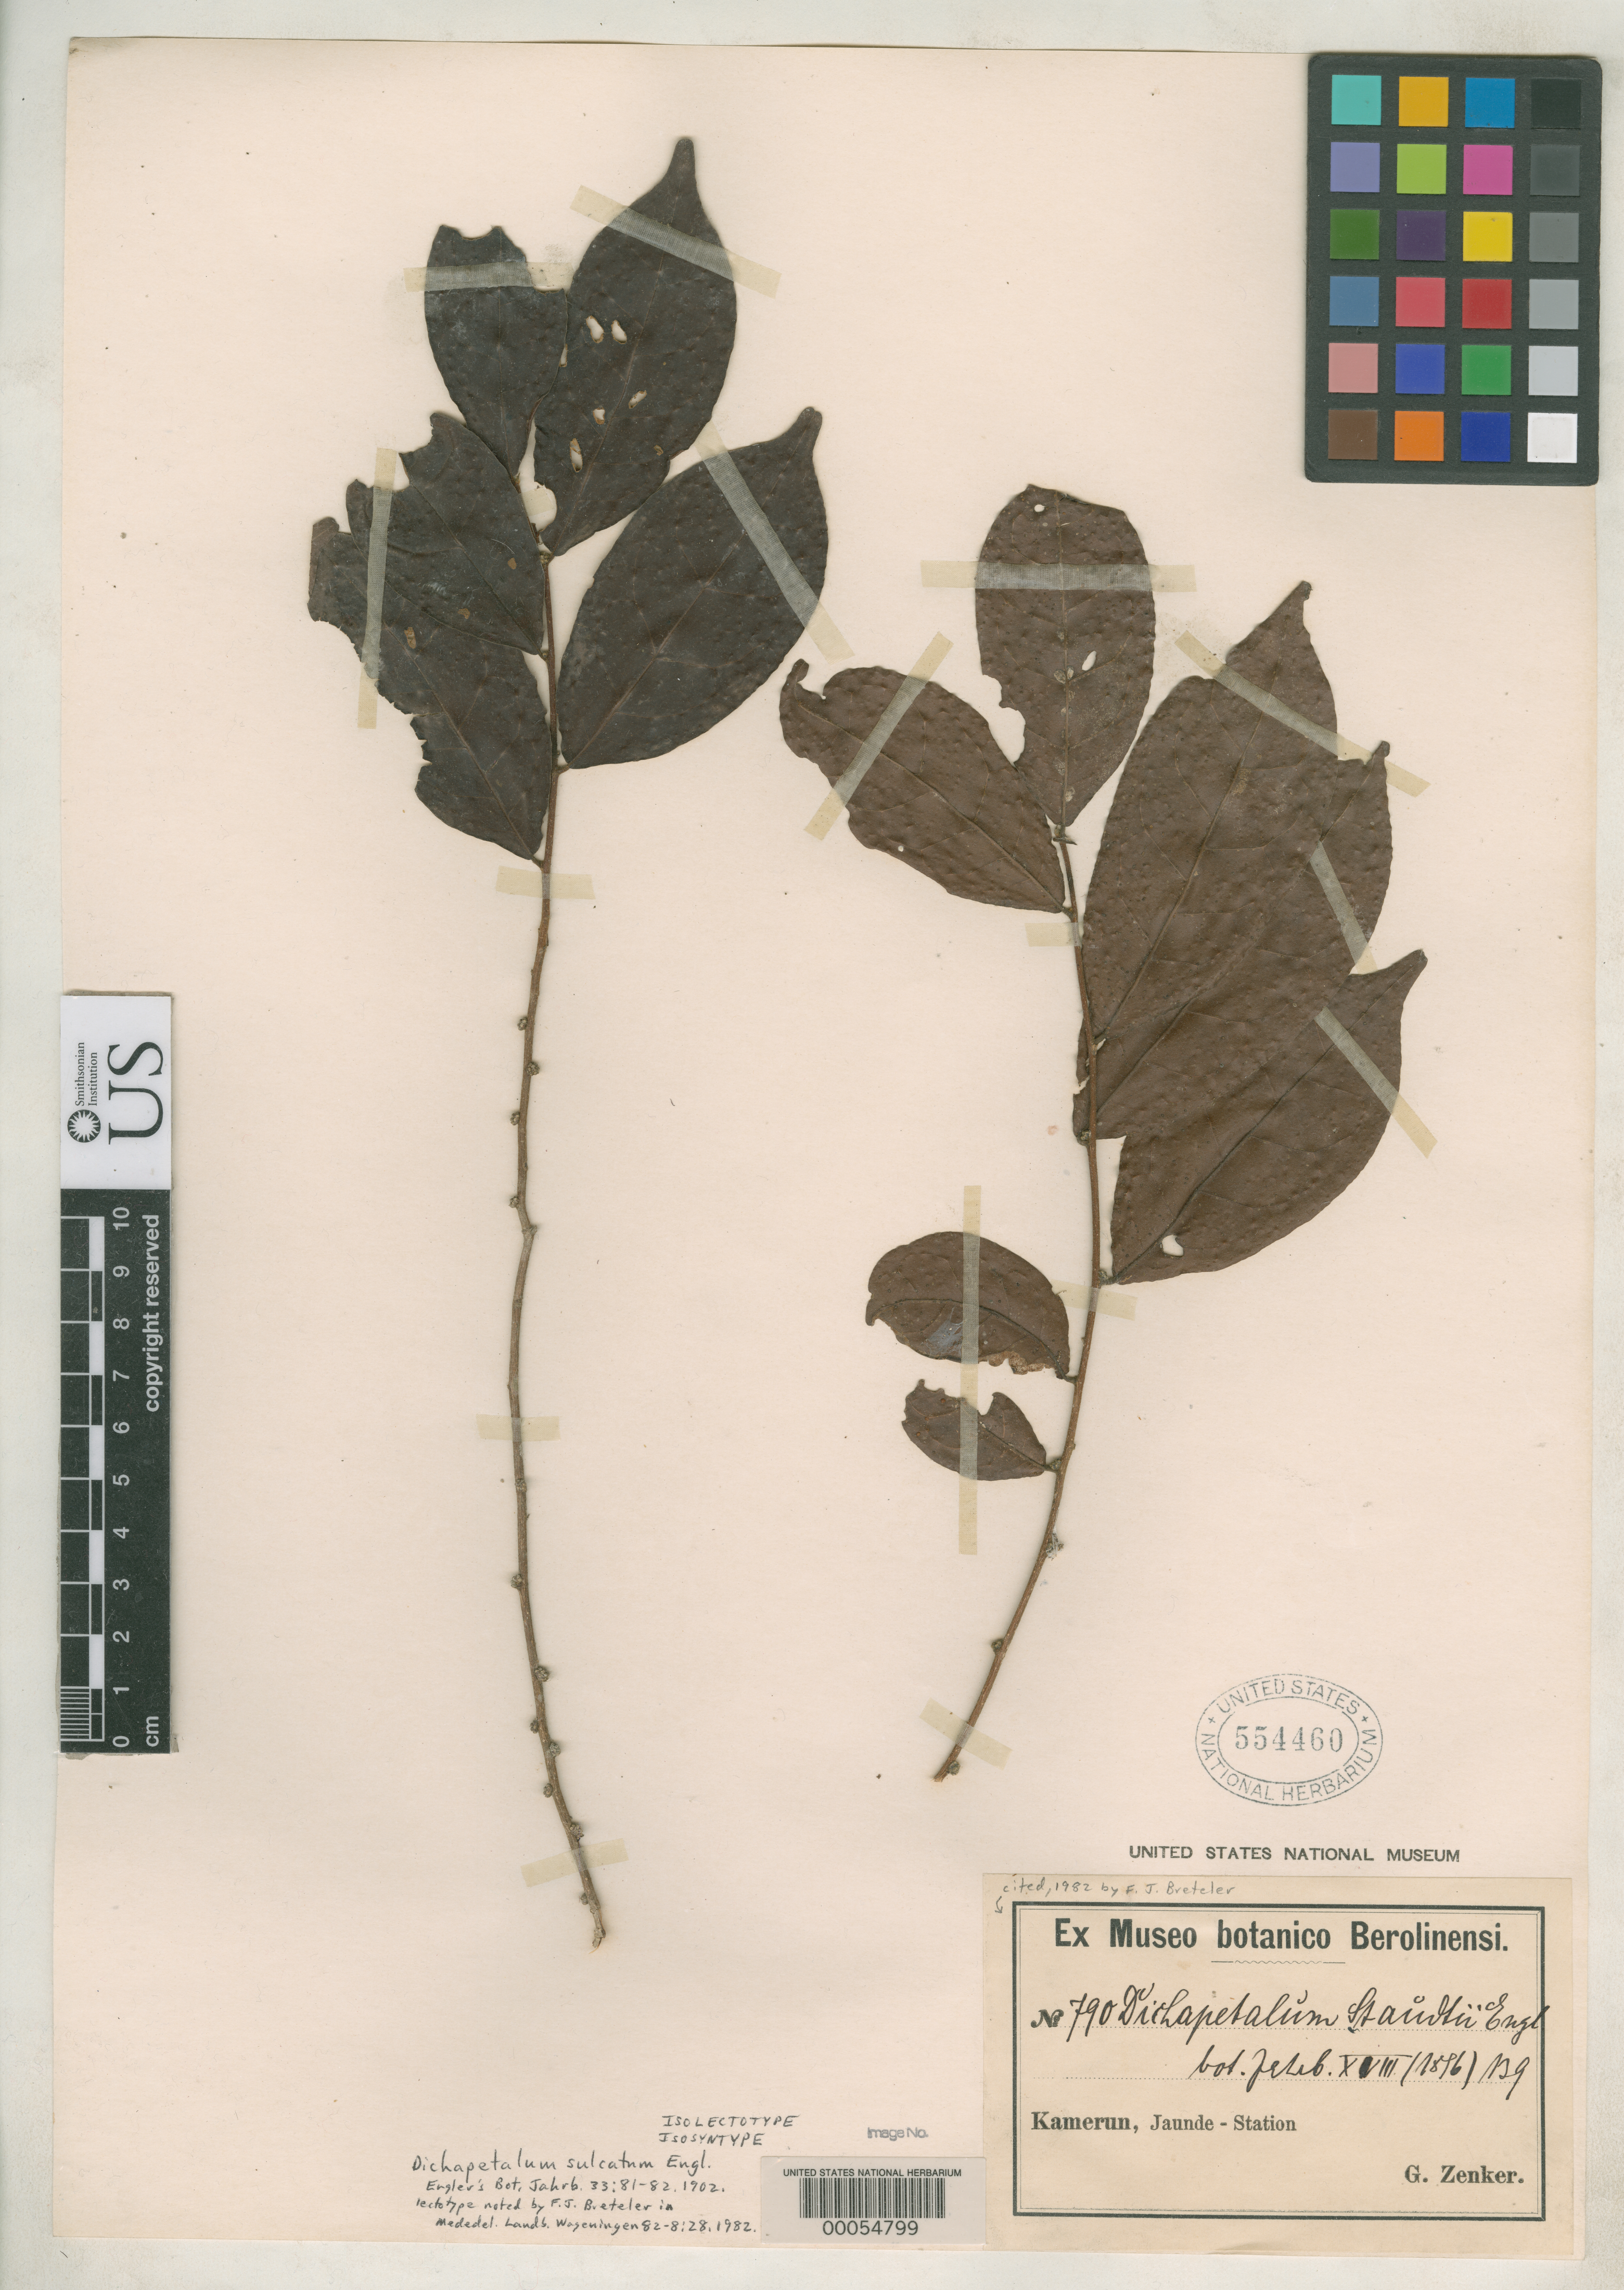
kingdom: Plantae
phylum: Tracheophyta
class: Magnoliopsida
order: Malpighiales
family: Dichapetalaceae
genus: Dichapetalum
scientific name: Dichapetalum sulcatum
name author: Engl.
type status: Isolectotype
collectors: G. A. Zenker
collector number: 790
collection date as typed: Mar 1876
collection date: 1876-03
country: Cameroon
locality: Jaunde, Urwald bei der station.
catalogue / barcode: US 554460